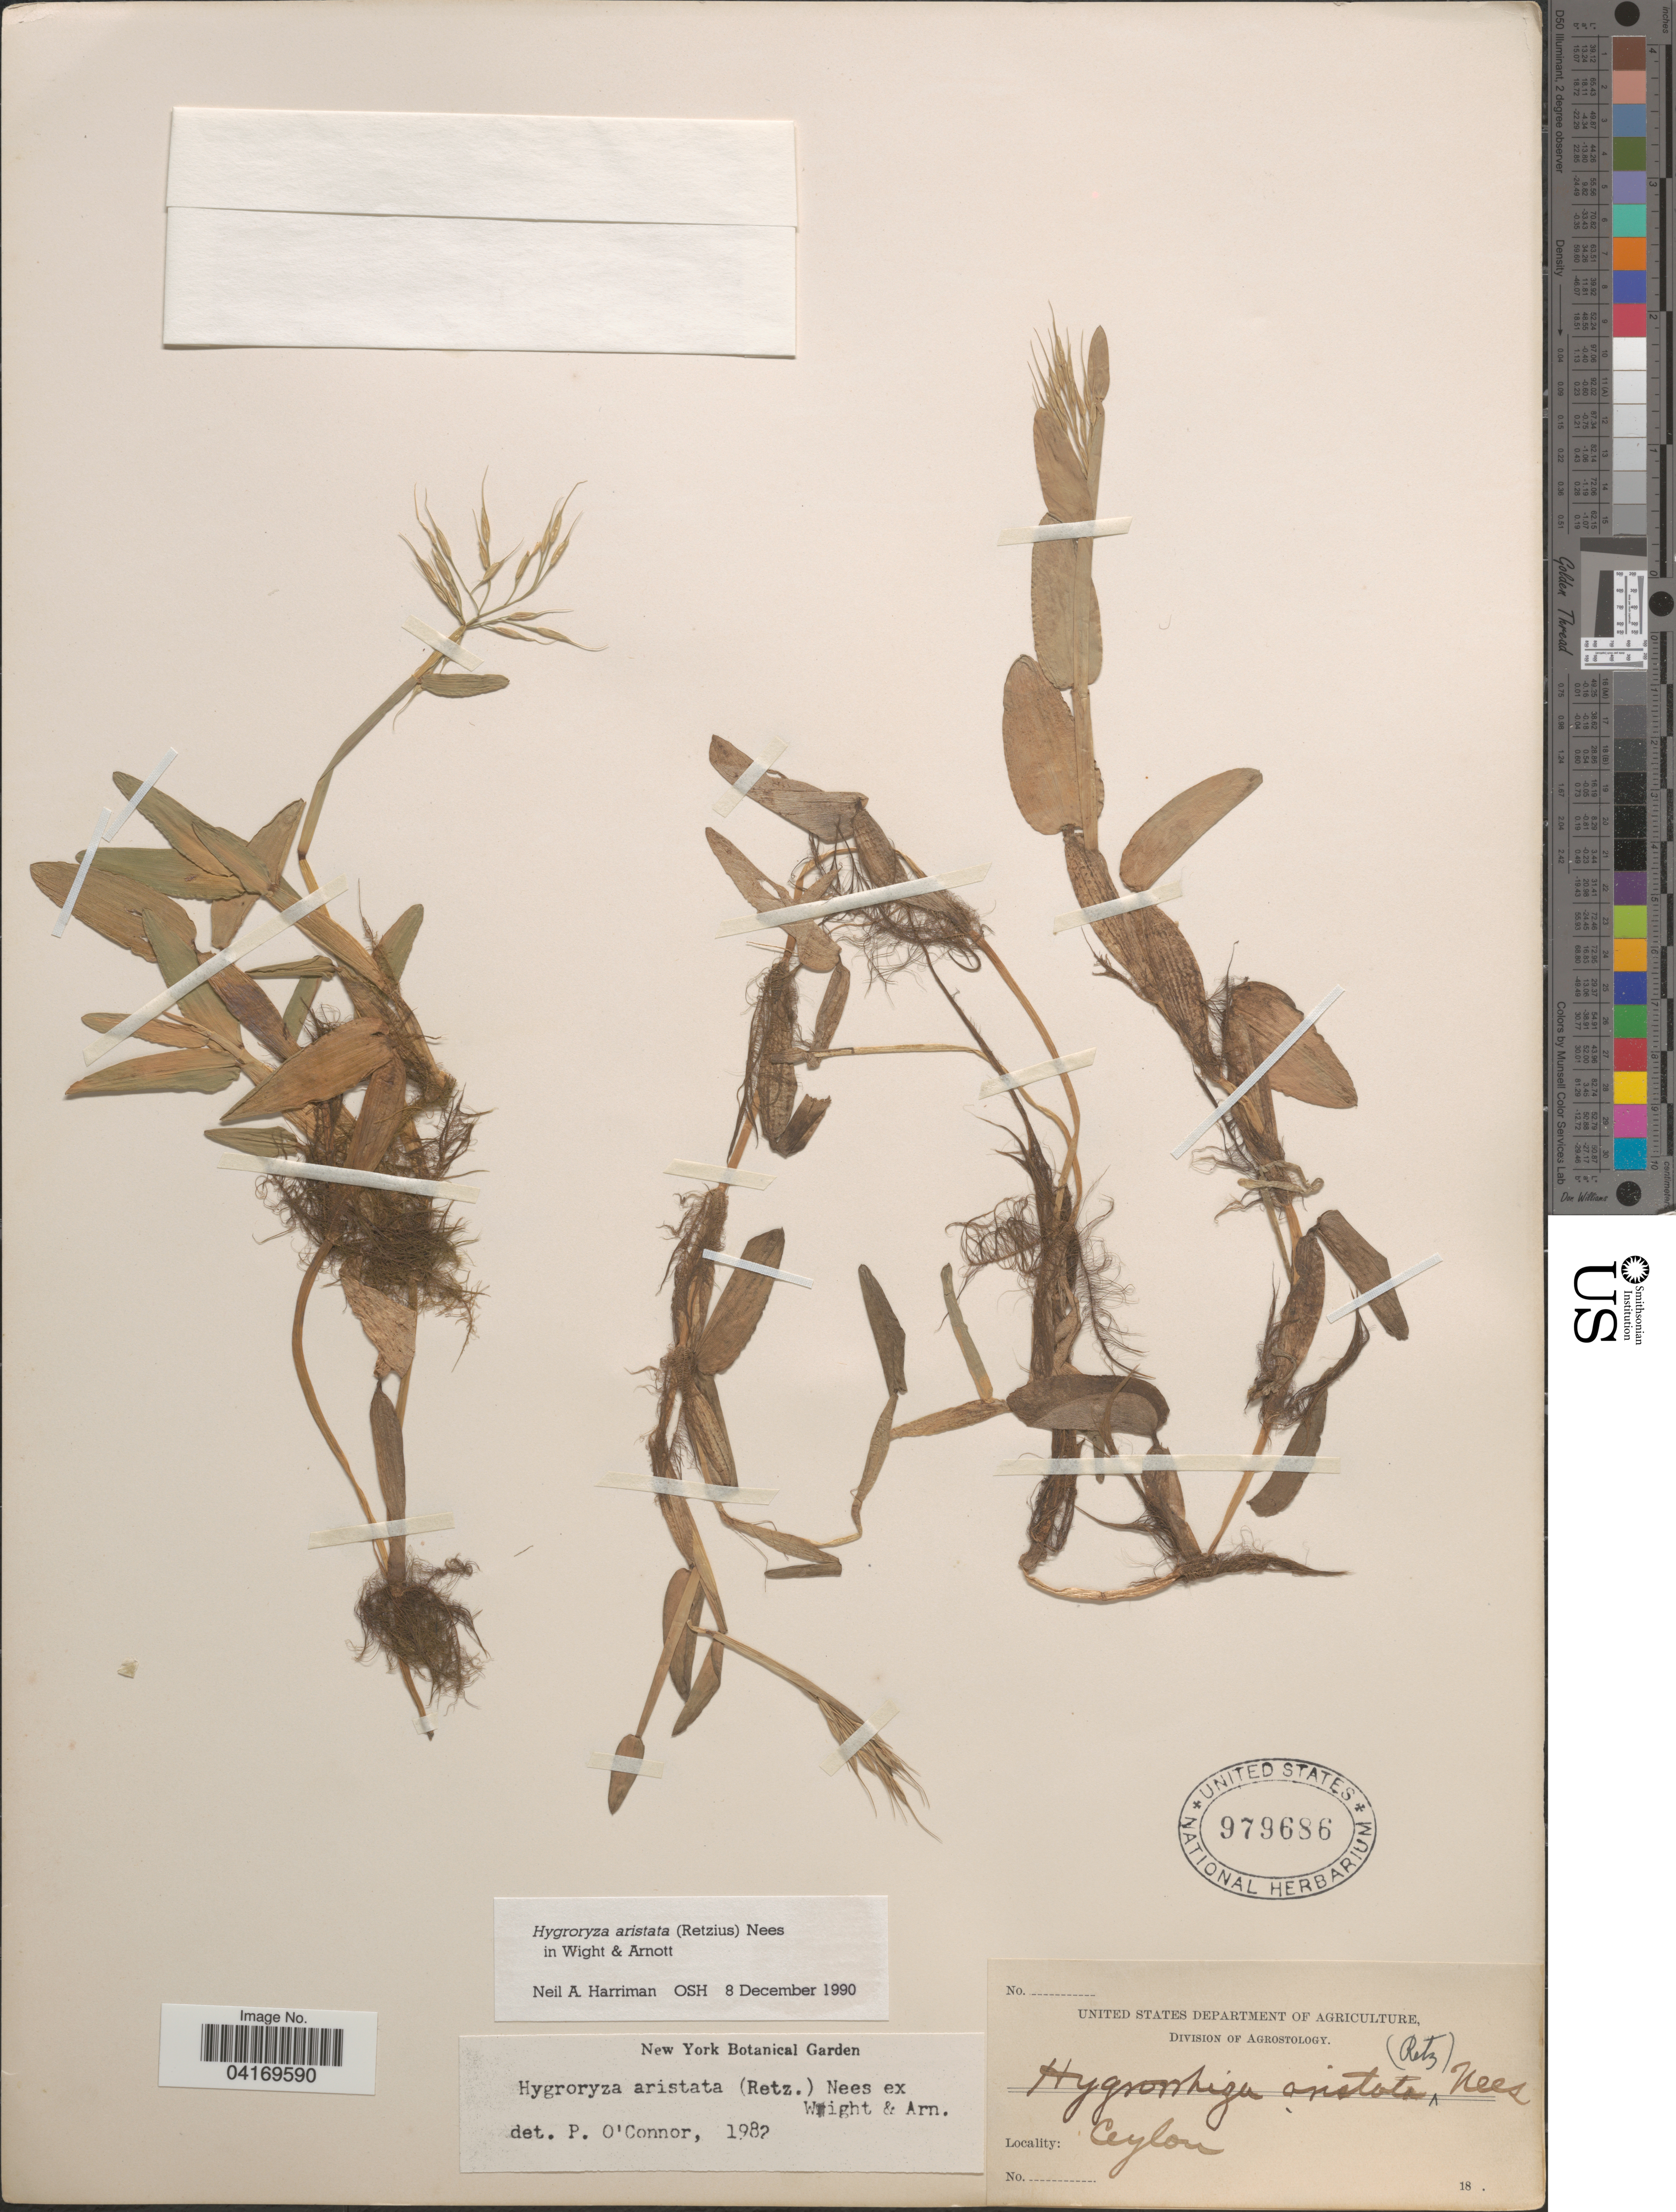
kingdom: Plantae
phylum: Tracheophyta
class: Liliopsida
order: Poales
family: Poaceae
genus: Hygroryza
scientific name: Hygroryza aristata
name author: (Retz.) Nees ex Wright & Arn.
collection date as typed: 18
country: Sri Lanka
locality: Ceylon.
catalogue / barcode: US 979686